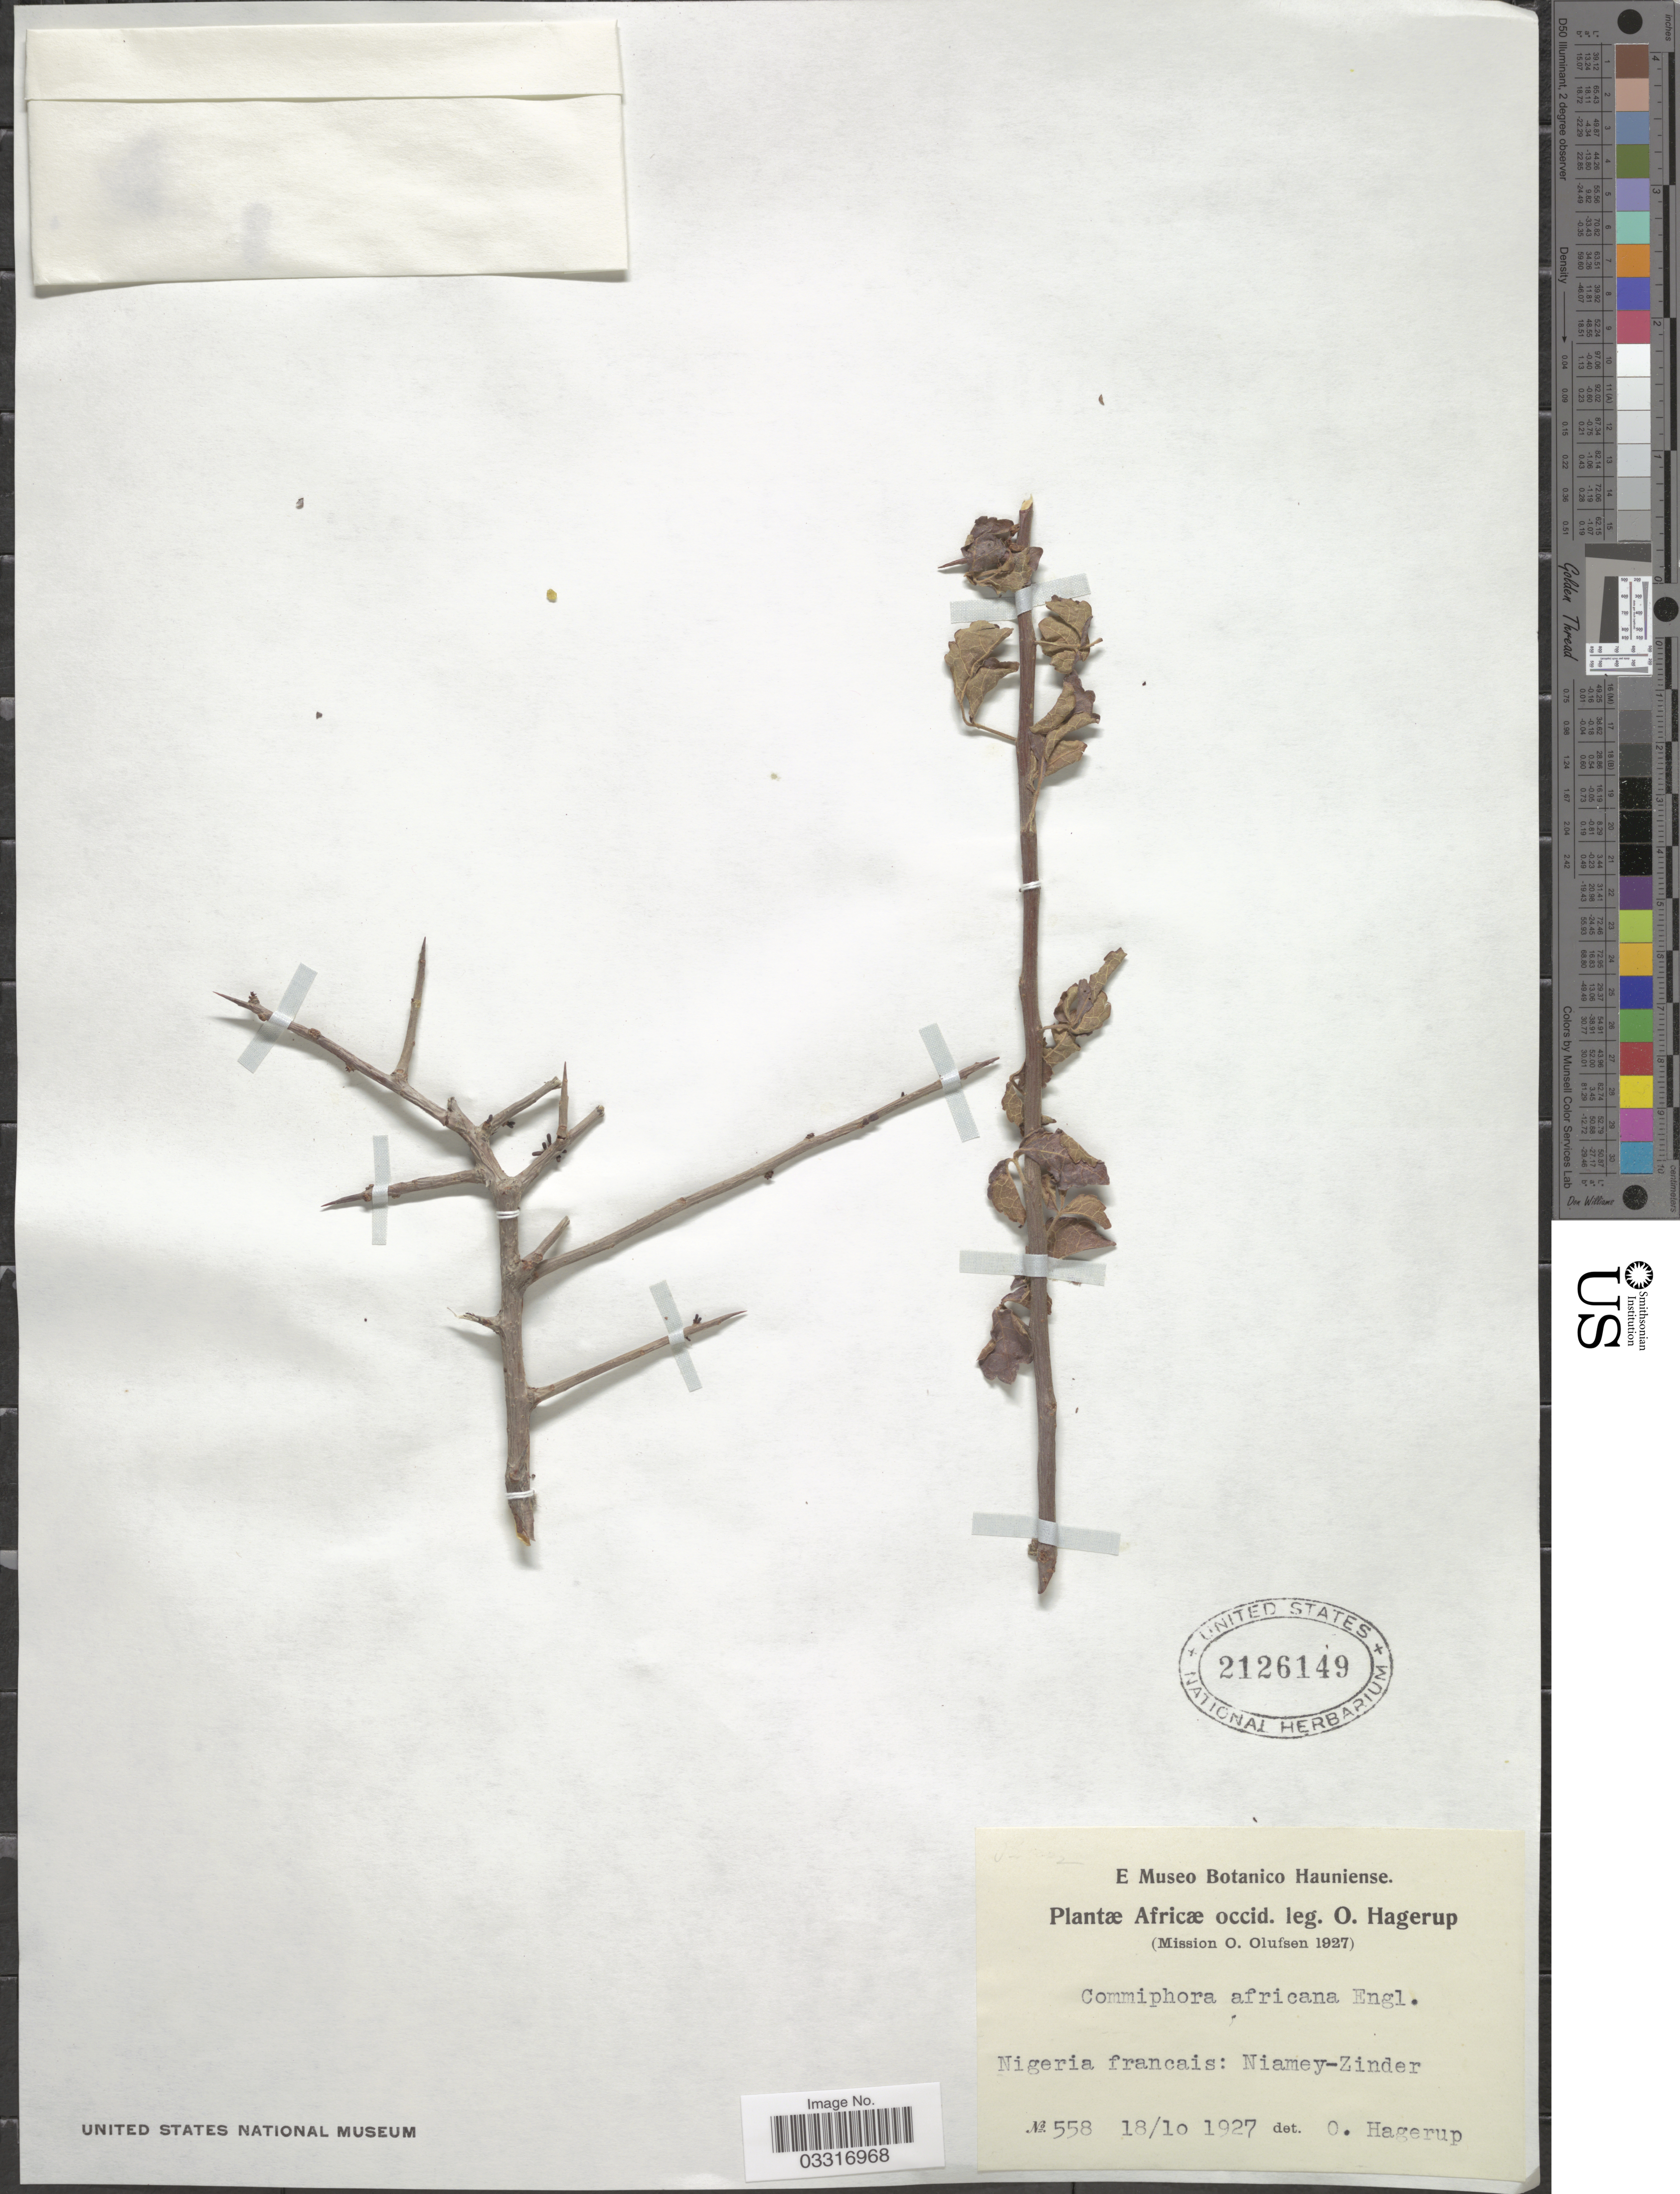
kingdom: Plantae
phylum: Tracheophyta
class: Magnoliopsida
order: Sapindales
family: Burseraceae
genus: Commiphora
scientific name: Commiphora africana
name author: (A. Rich.) Engl.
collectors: O. Hagerup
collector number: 558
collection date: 1927-10-18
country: Nigeria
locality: Africæ occid., Nigera francais: Niamey-Zinder.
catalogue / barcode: US 2126149